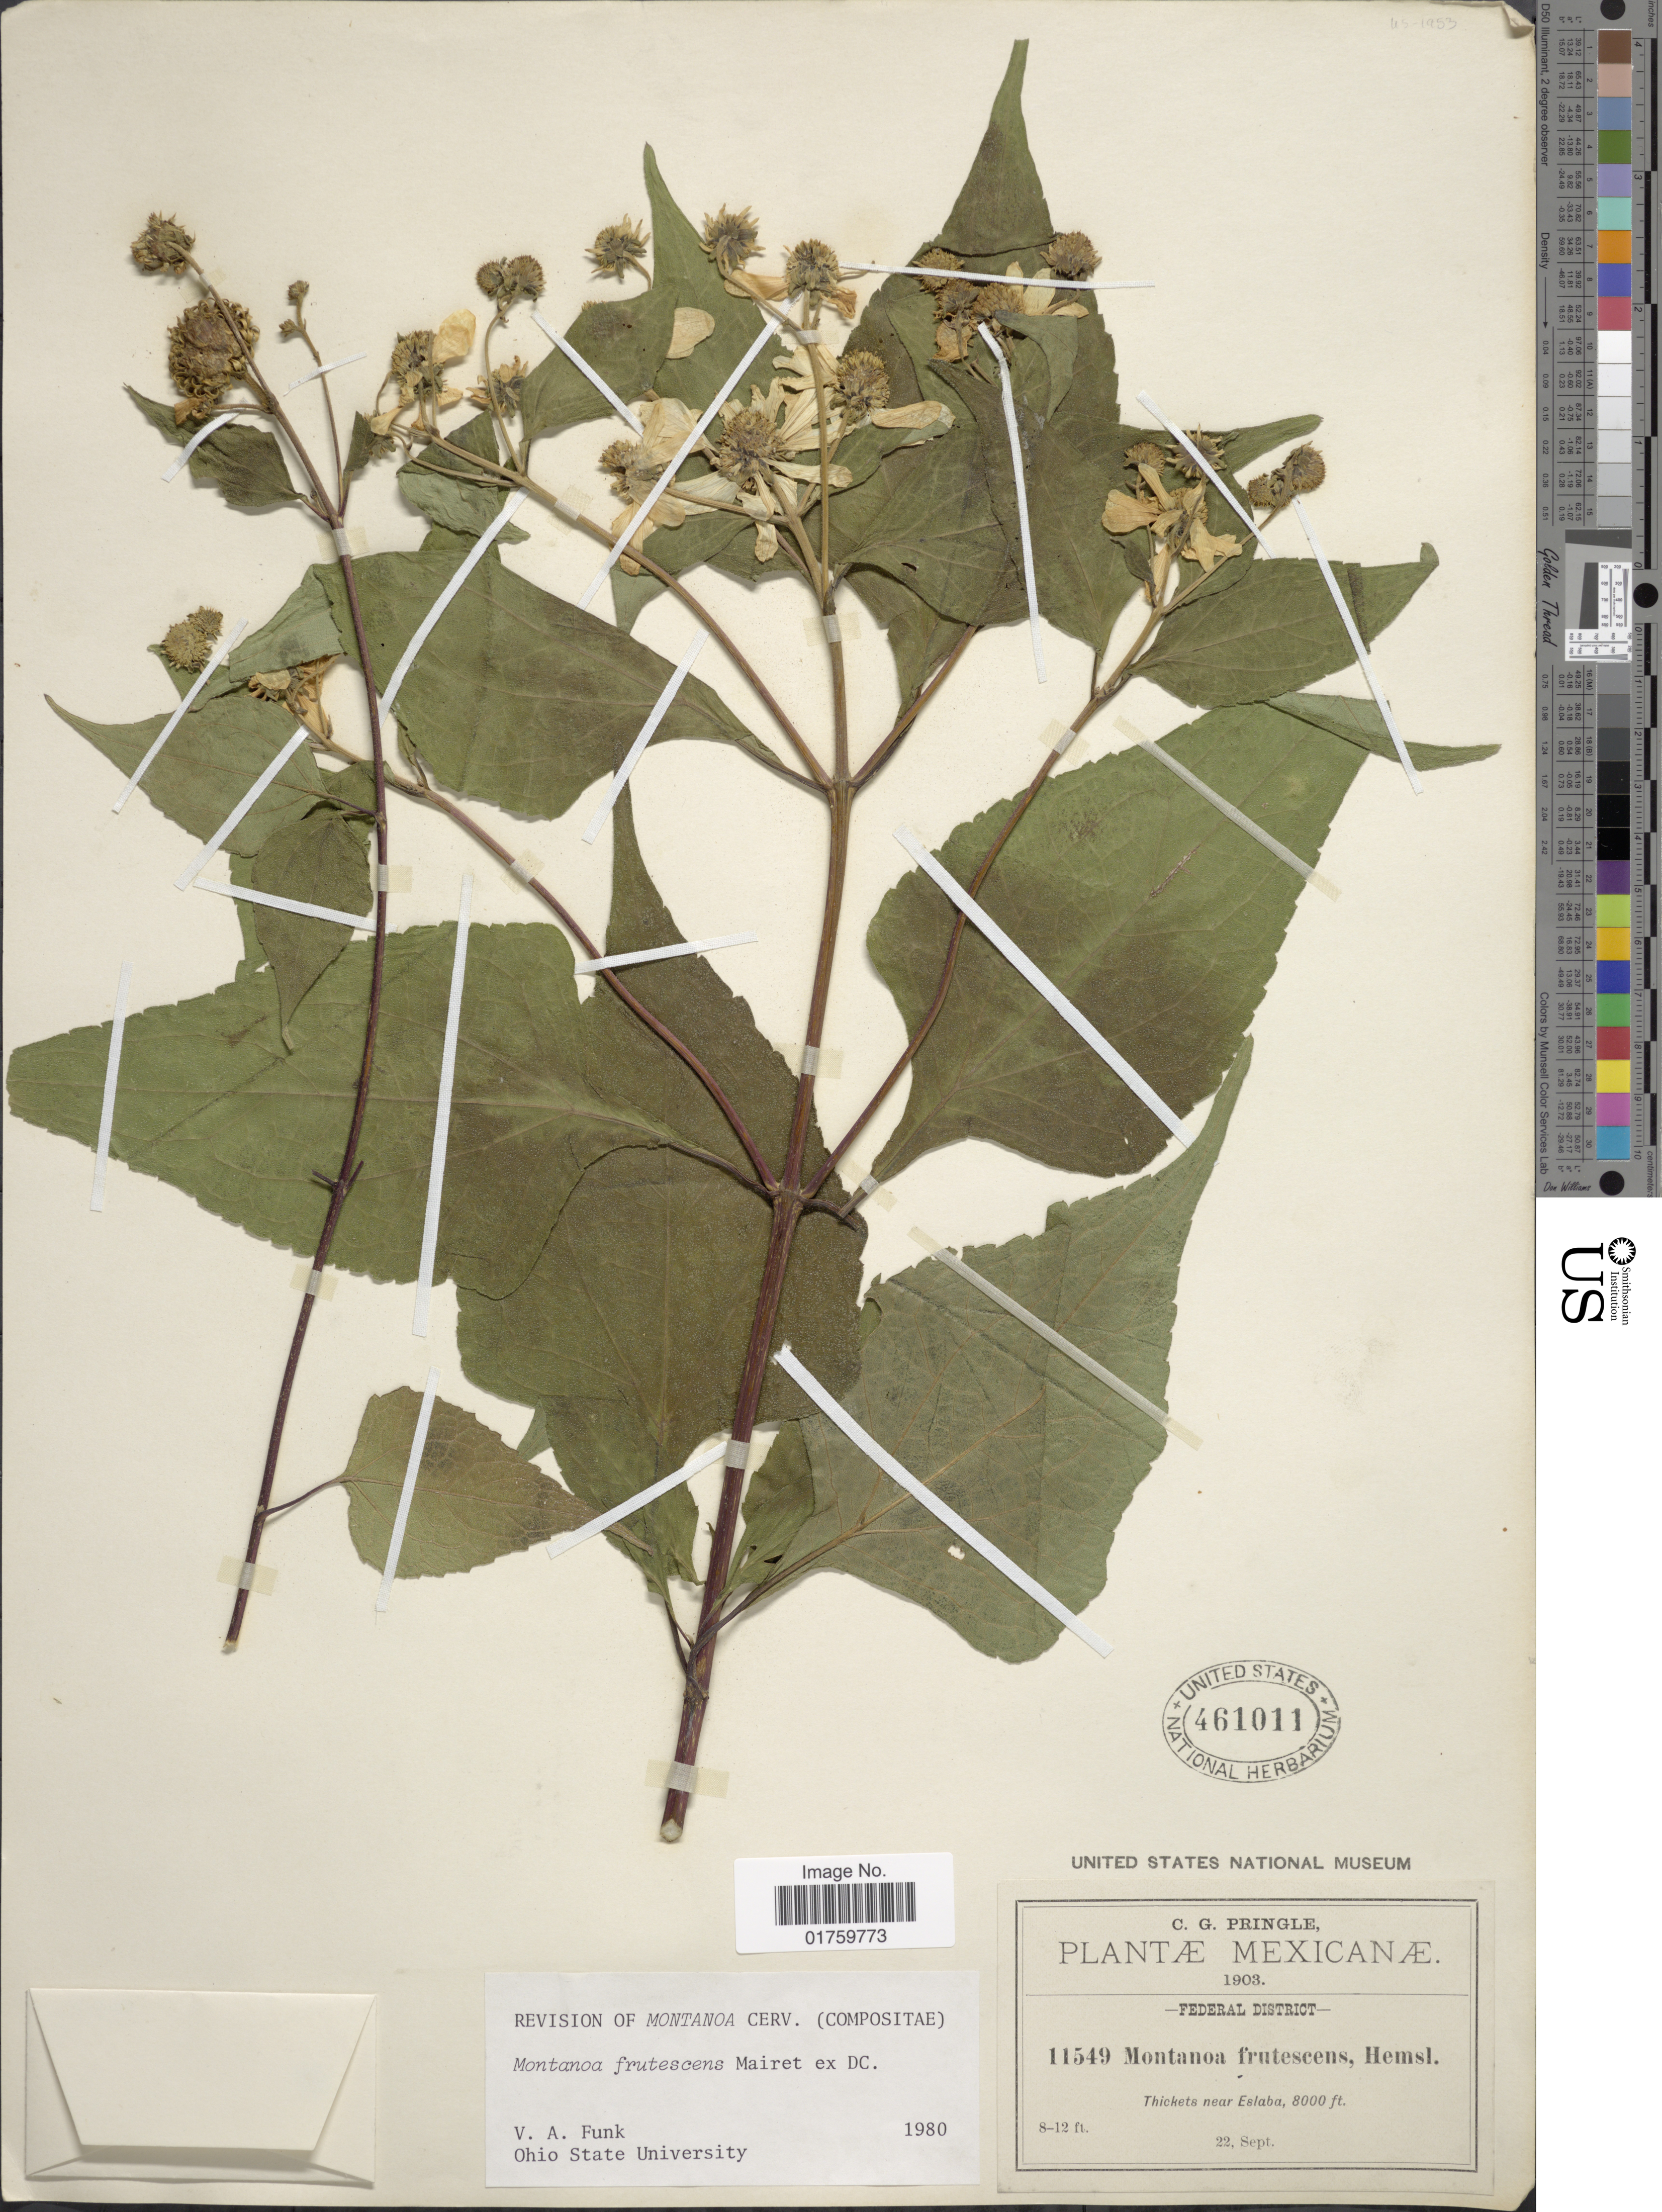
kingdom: Plantae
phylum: Tracheophyta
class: Magnoliopsida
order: Asterales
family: Asteraceae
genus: Montanoa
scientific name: Montanoa frutescens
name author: Mairet ex DC.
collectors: C. G. Pringle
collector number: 11549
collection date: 1903-09-22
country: Mexico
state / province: Distrito Federal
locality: Thickets near Eslaba.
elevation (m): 2438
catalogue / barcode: US 461011